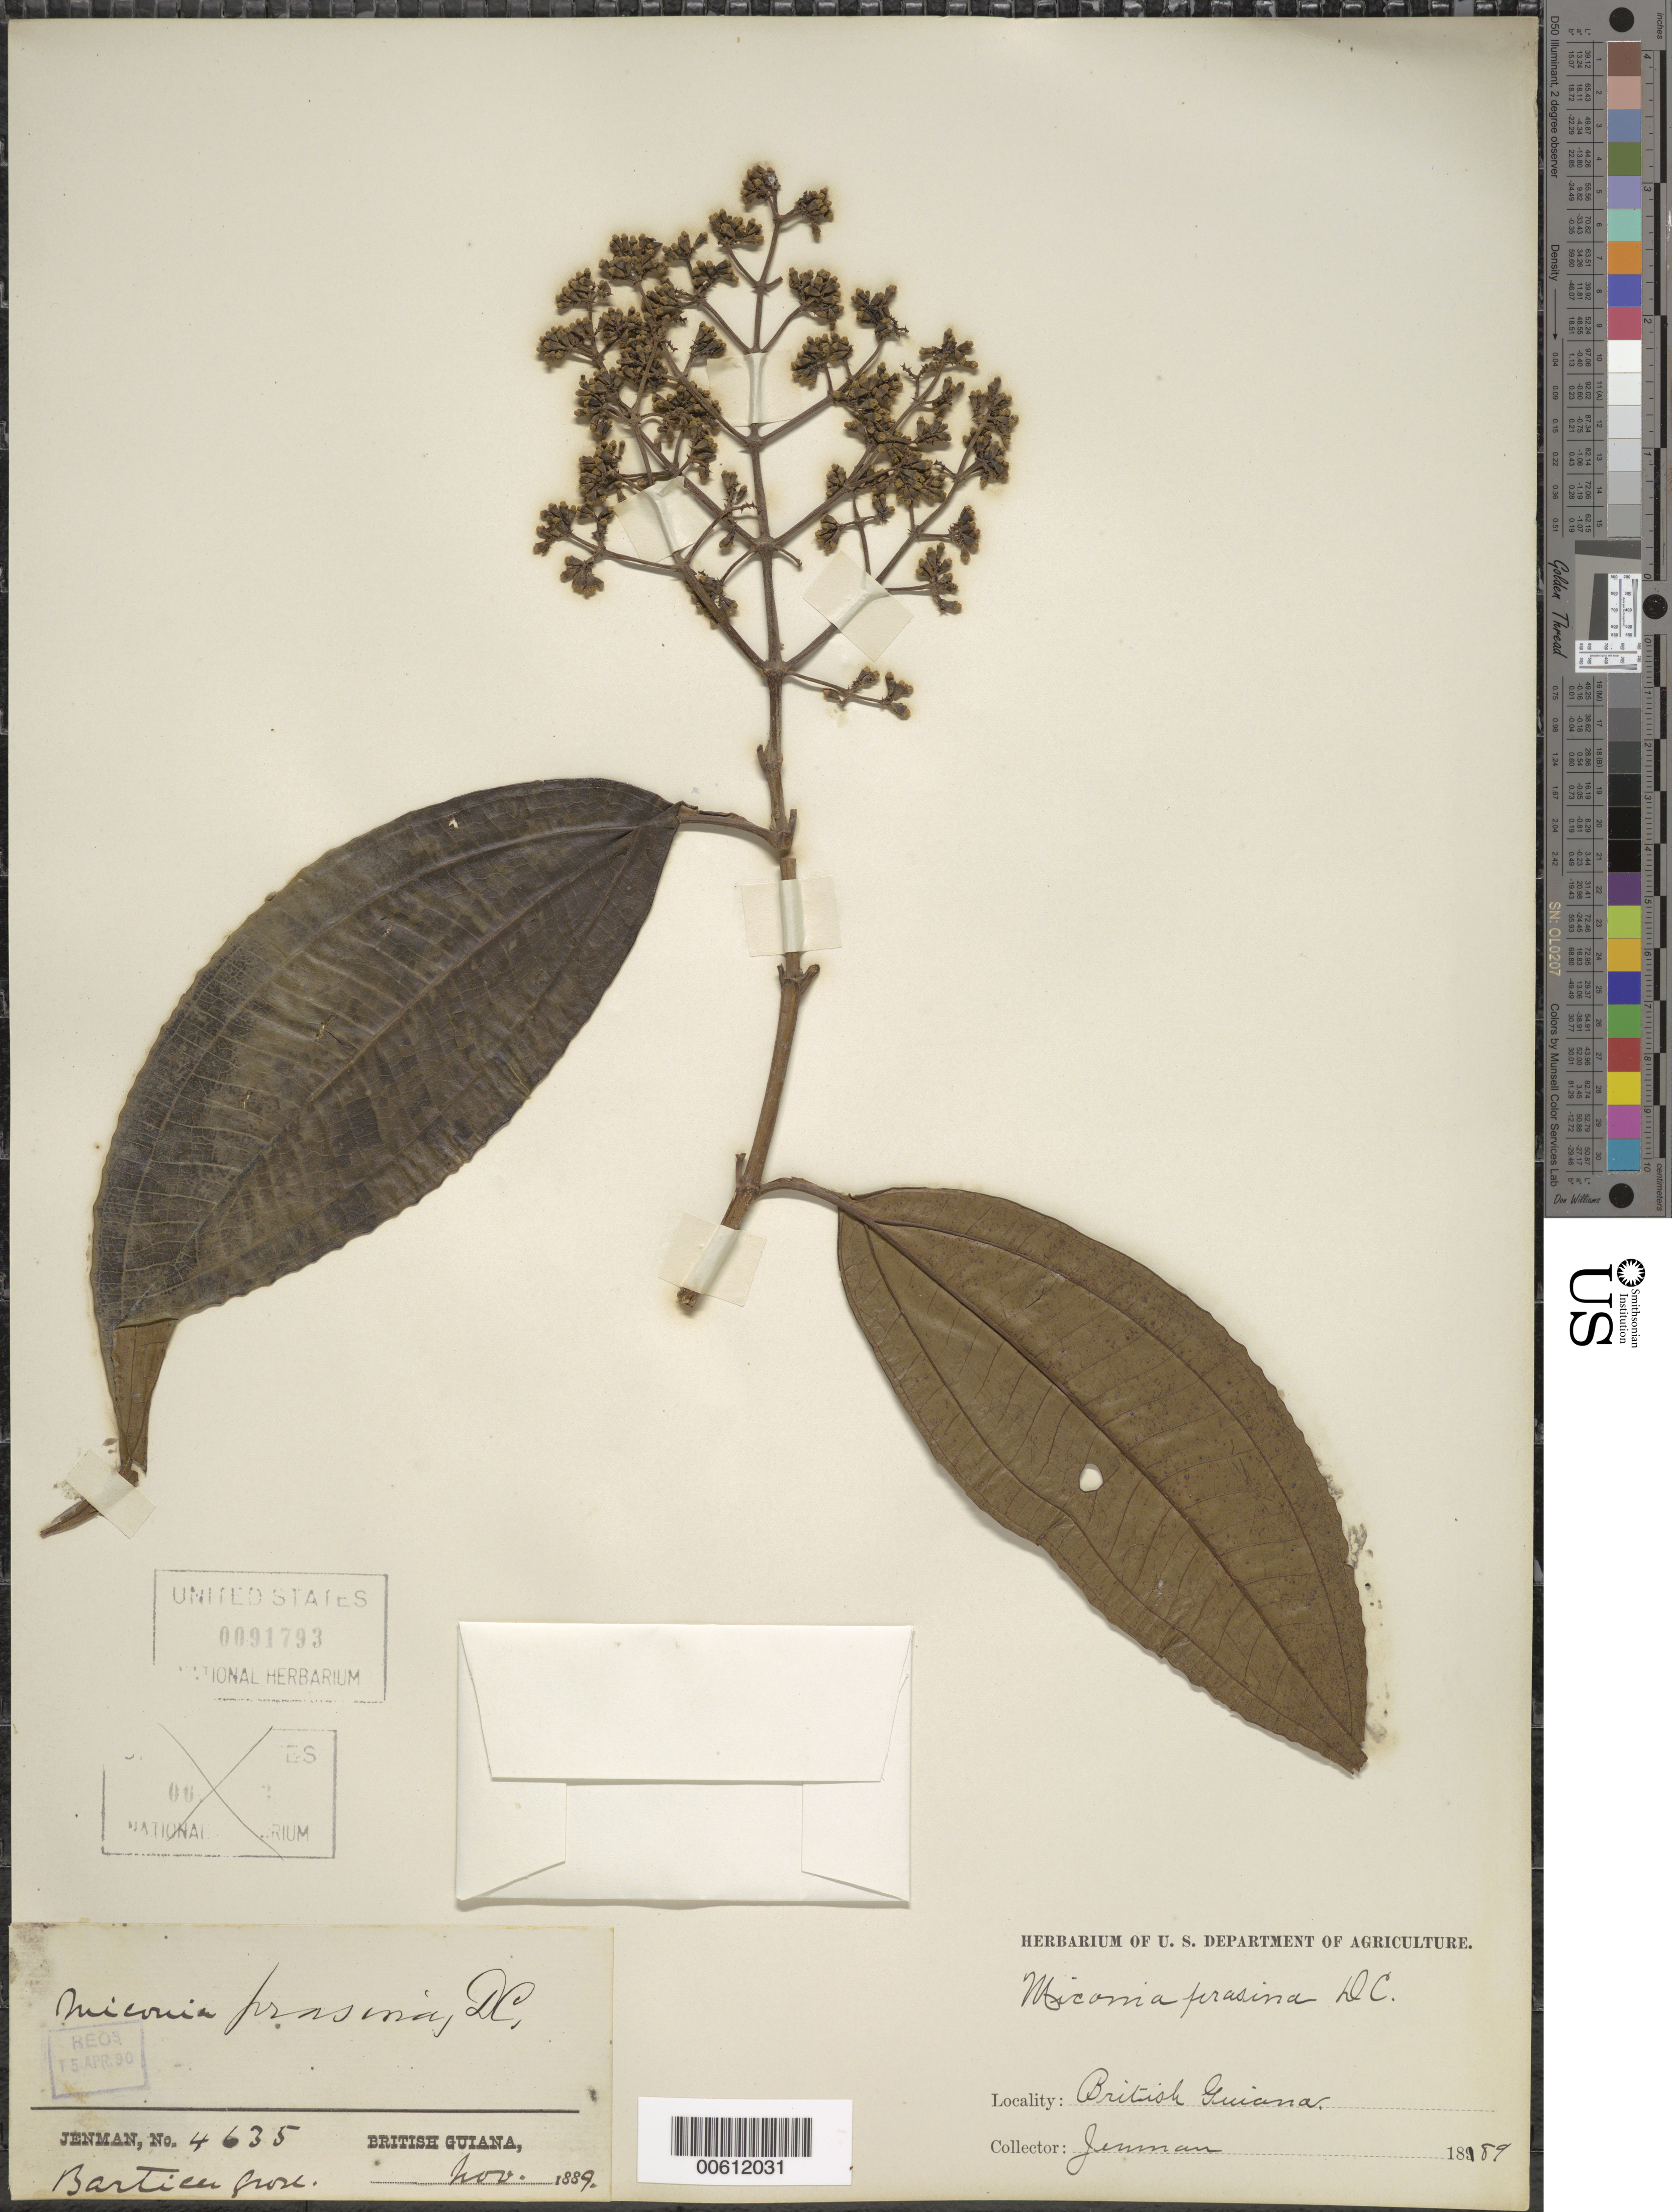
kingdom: Plantae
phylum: Tracheophyta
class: Magnoliopsida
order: Myrtales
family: Melastomataceae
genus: Miconia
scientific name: Miconia prasina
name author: (Sw.) DC.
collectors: G. S. Jenman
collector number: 4635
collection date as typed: November 1889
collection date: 1889-11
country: Guyana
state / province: Cuyuni-Mazaruni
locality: Bartica, Essequibo R.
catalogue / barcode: US 91793